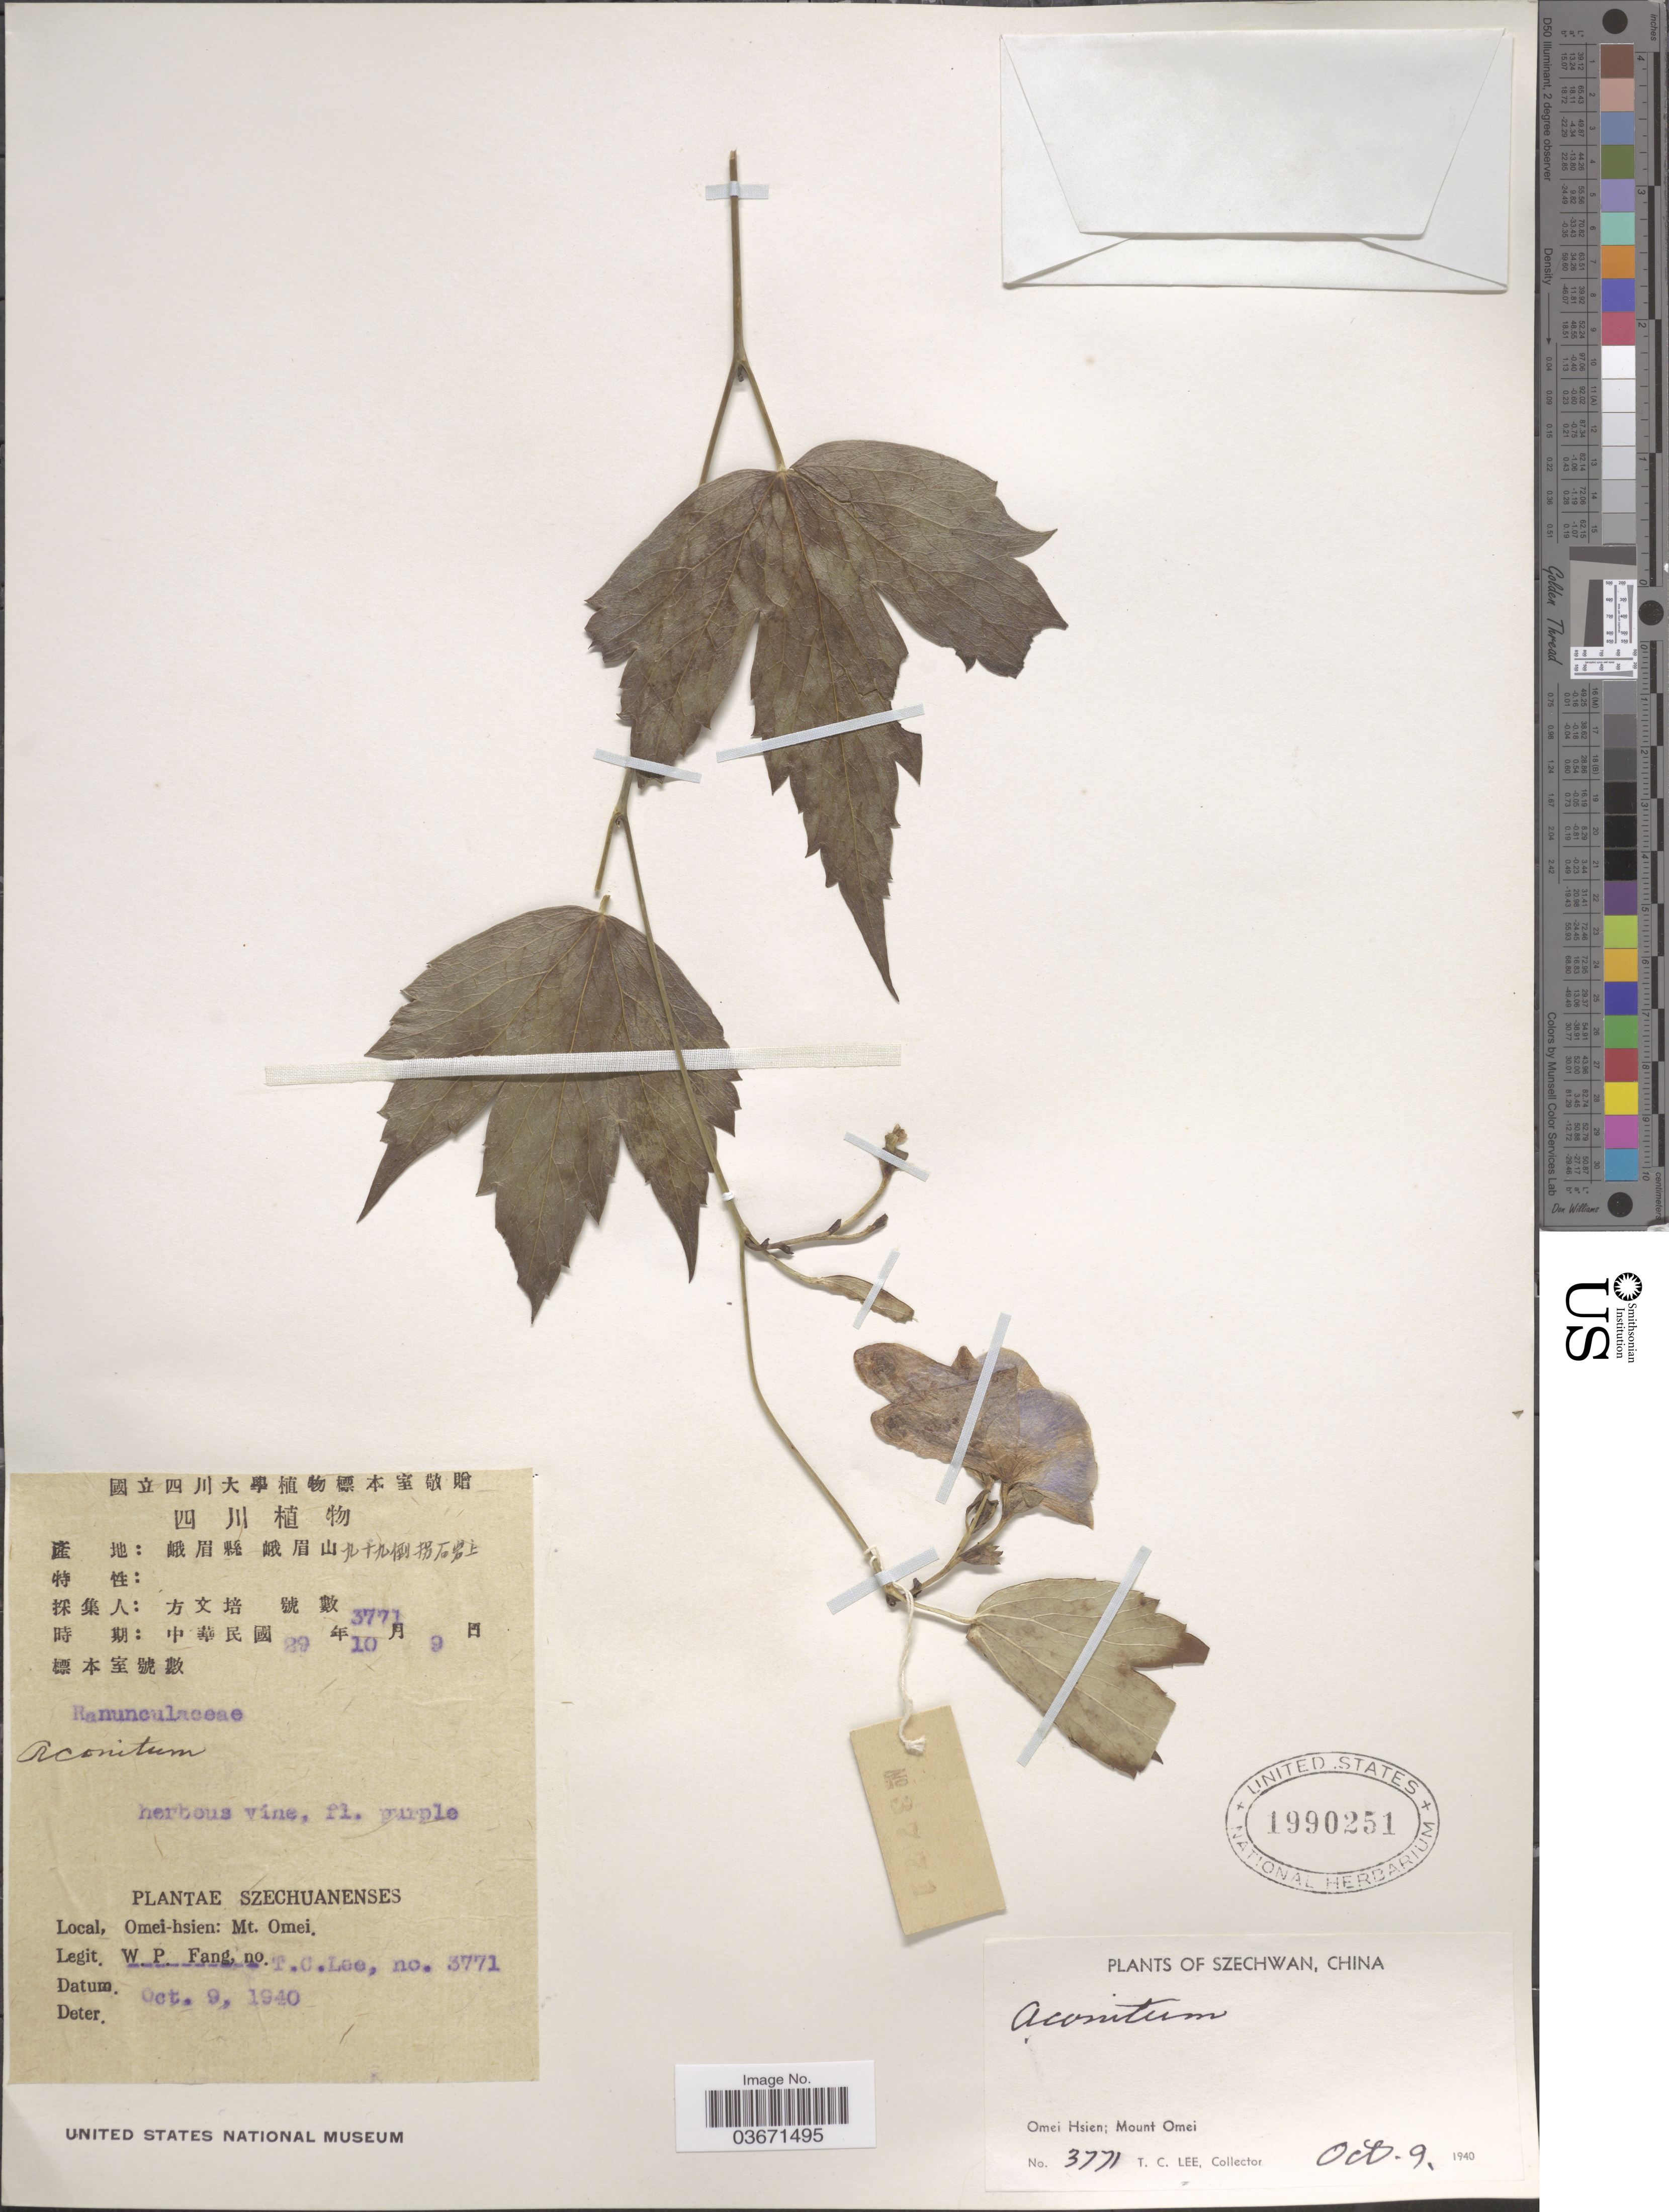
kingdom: Plantae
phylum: Tracheophyta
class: Magnoliopsida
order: Ranunculales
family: Ranunculaceae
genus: Aconitum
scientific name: Aconitum sp.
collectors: T. Lee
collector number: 3771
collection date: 1940-10-09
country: China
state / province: Sichuan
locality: Szechuan. Omei Hsien; Mount Omei.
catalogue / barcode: US 1990251